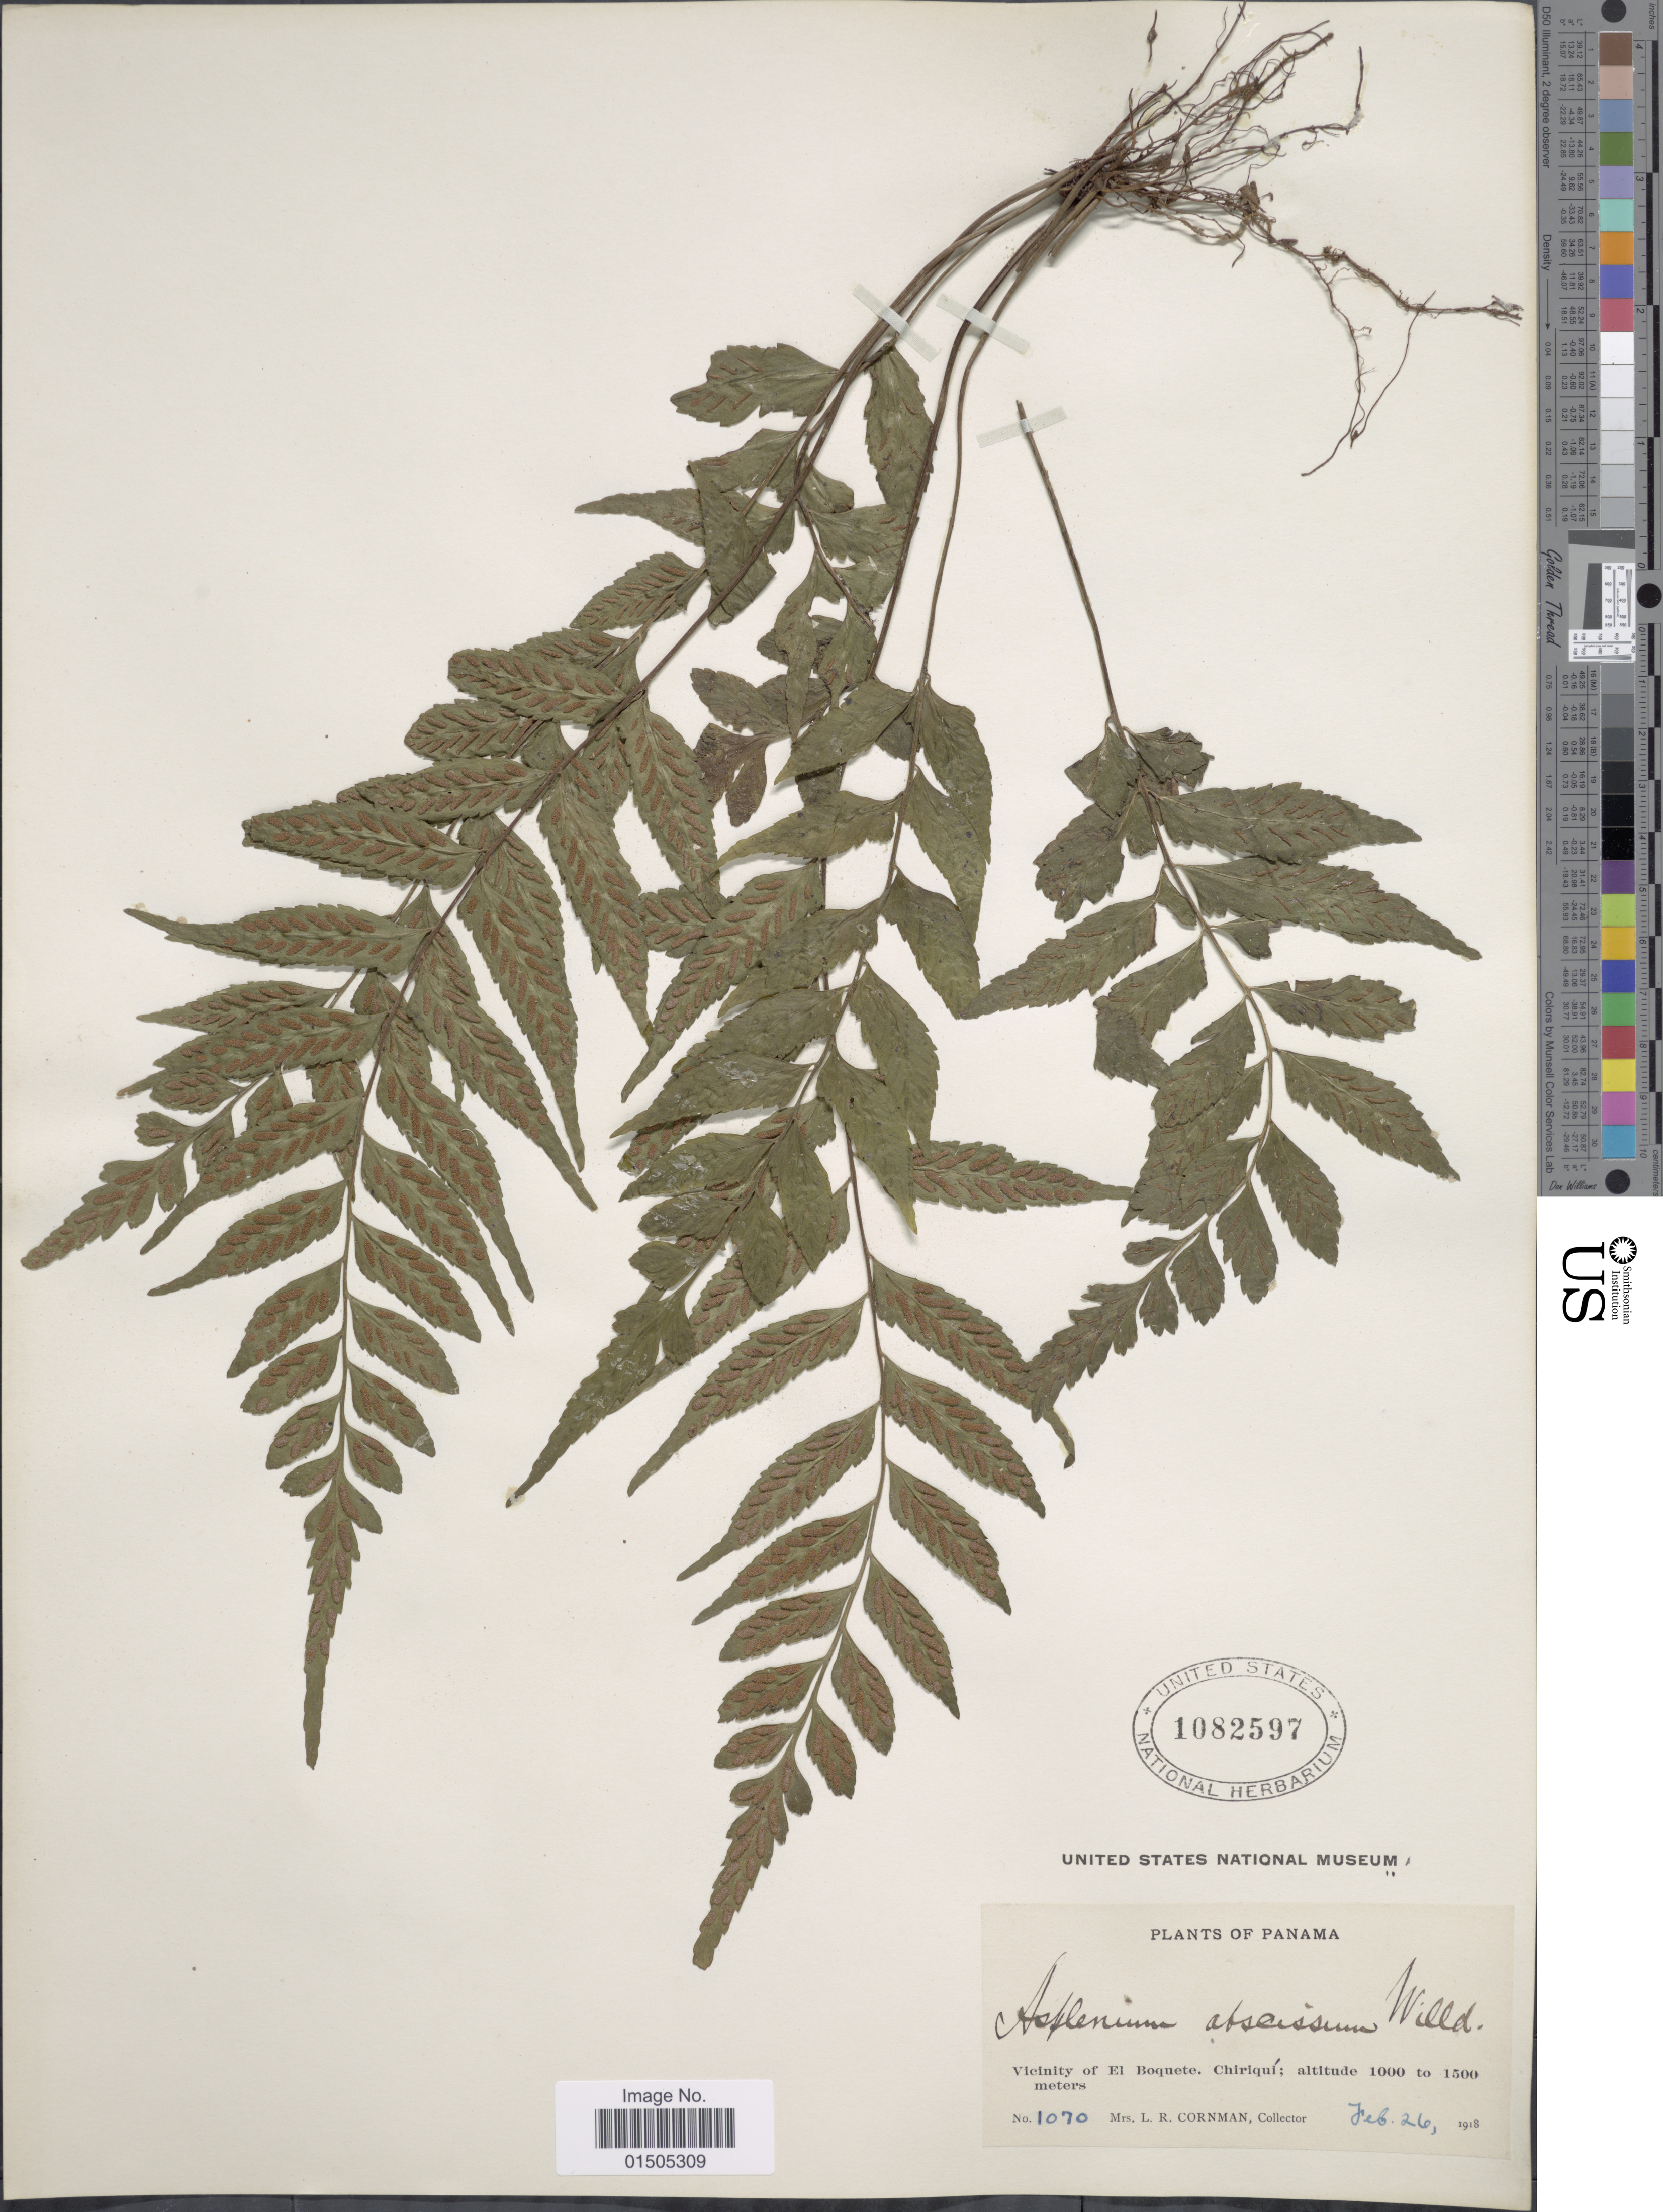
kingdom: Plantae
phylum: Tracheophyta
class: Polypodiopsida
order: Polypodiales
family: Aspleniaceae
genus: Asplenium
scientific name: Asplenium abscissum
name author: Willd.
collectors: L. Cornman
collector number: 1070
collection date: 1918-02-26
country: Panama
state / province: Chiriqui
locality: Panama. Vicinity of El Boquete.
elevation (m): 1000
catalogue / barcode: US 1082597